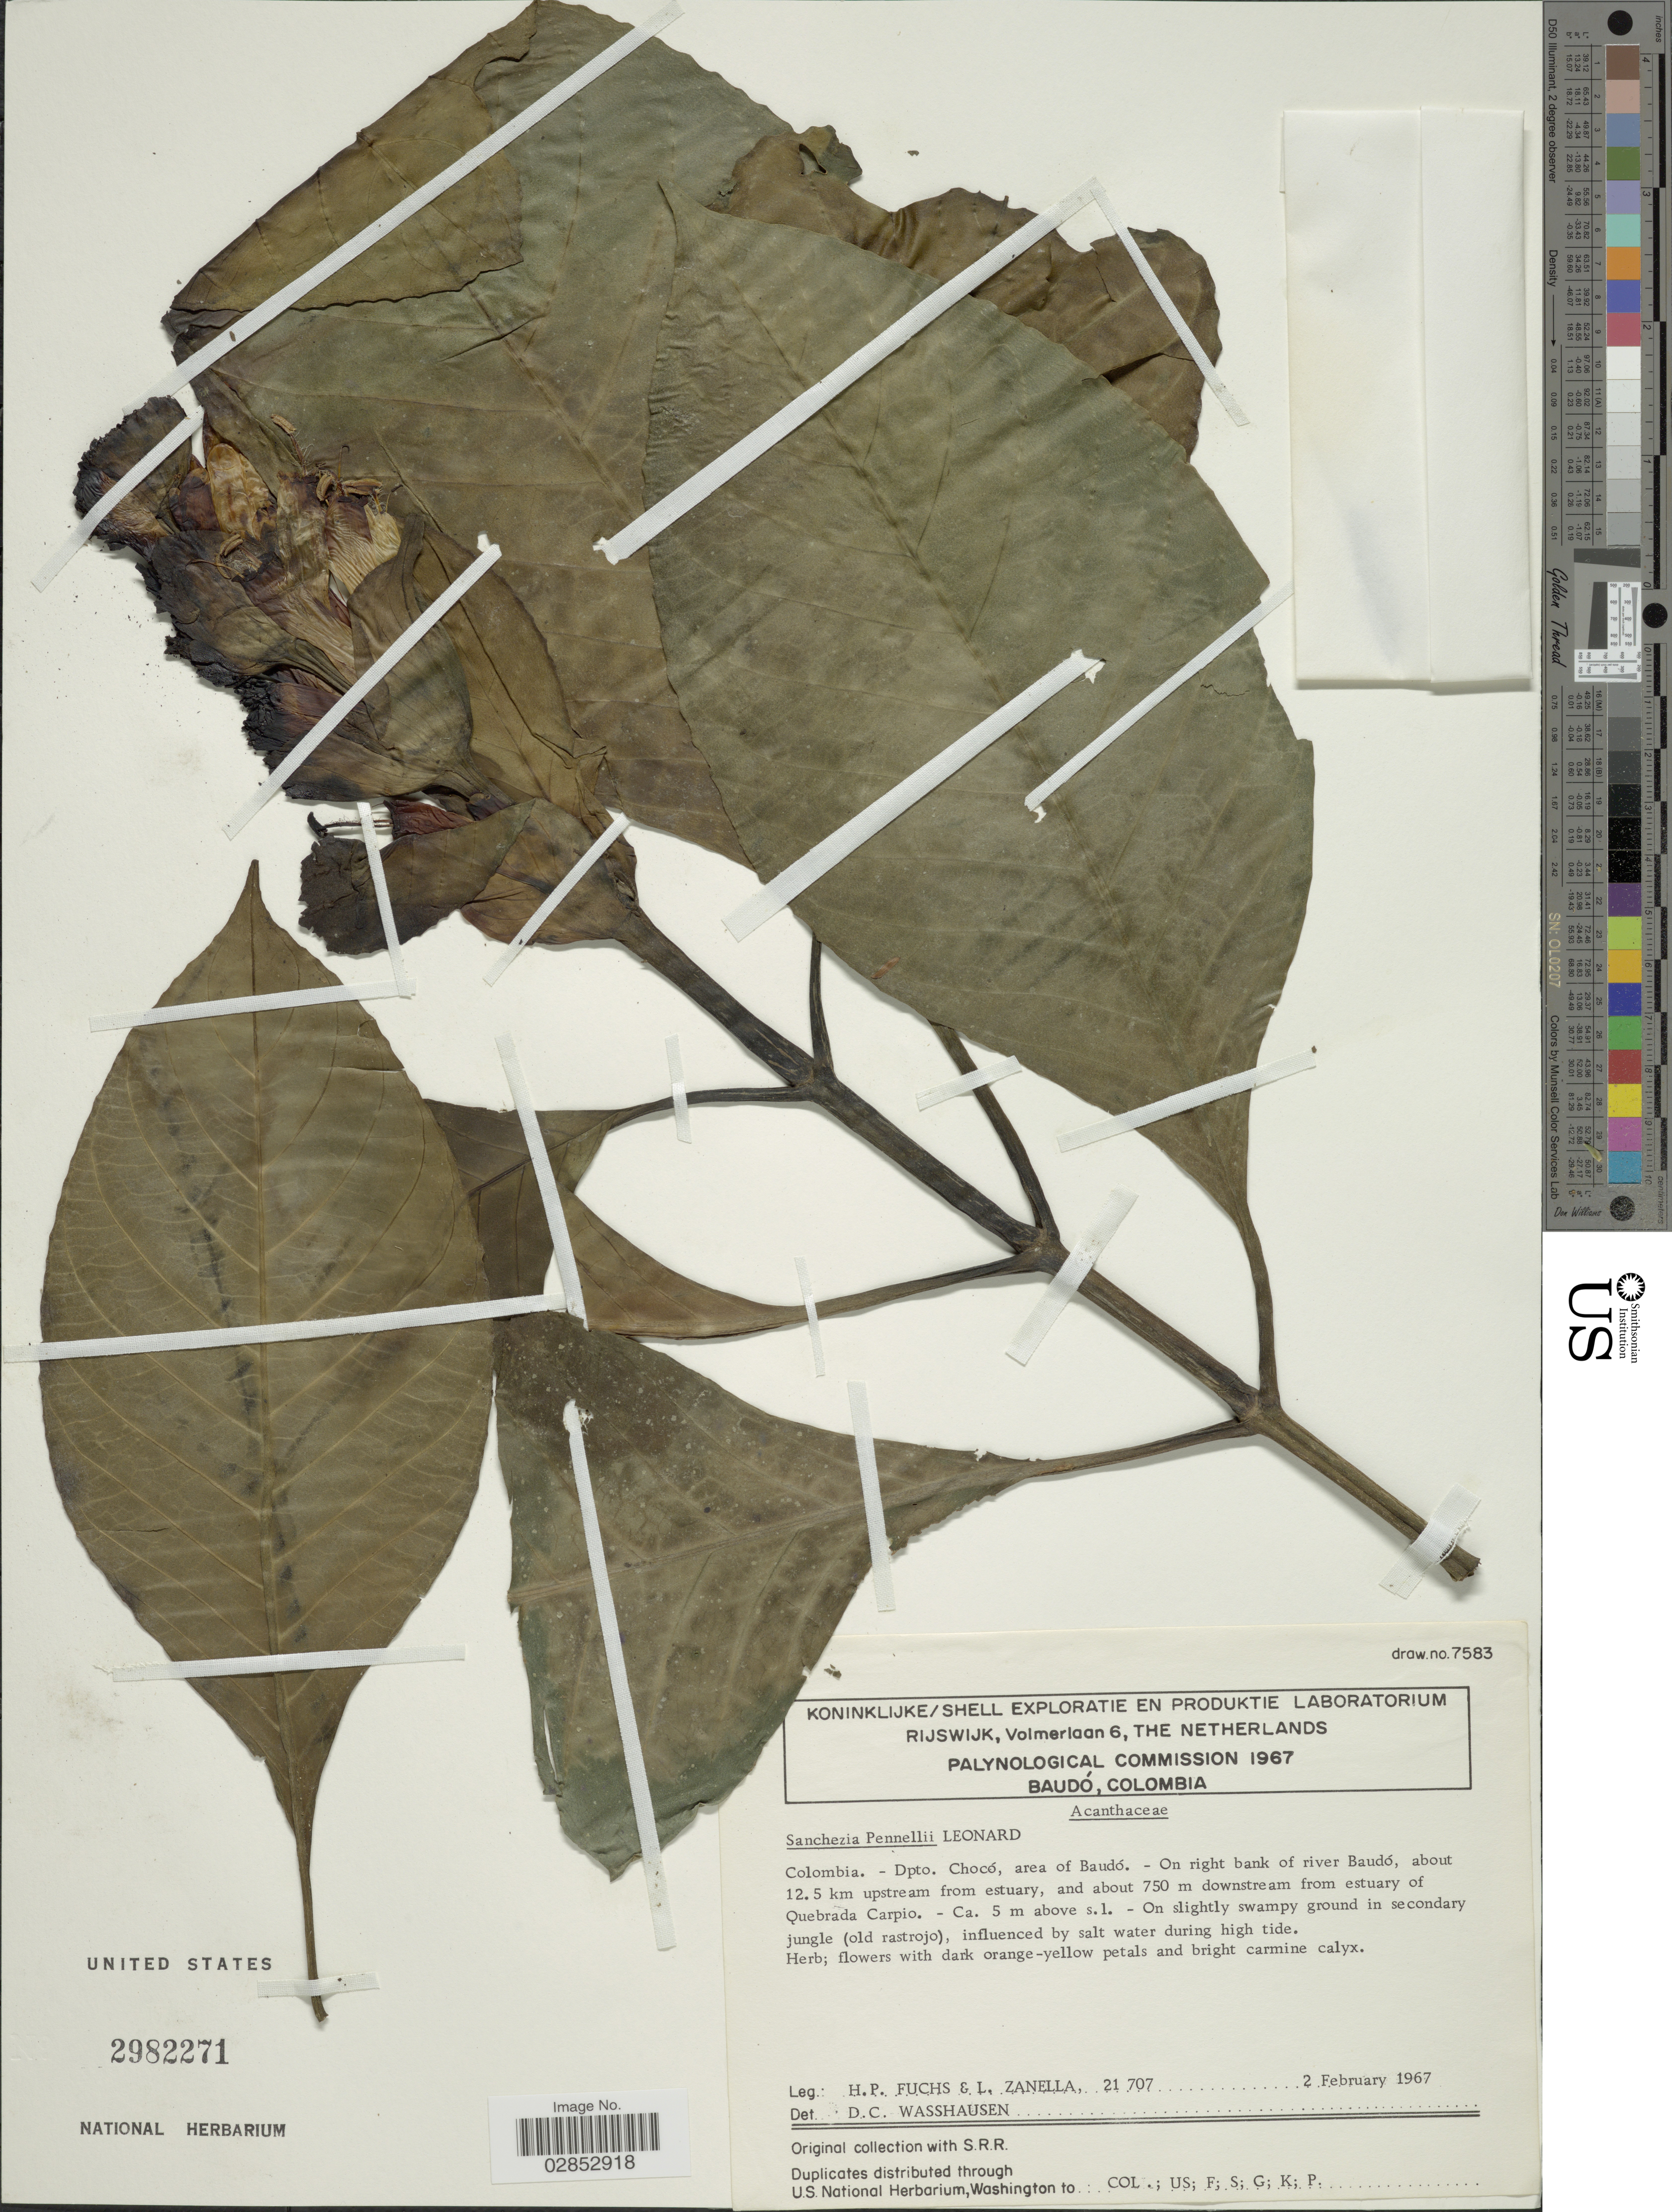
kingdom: Plantae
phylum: Tracheophyta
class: Magnoliopsida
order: Lamiales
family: Acanthaceae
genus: Sanchezia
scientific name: Sanchezia macrocnemis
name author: (Nees) Wassh.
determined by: Azevedo, Igor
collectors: H. P. Fuchs & L. Zanella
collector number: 21707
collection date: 1967-02-02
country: Colombia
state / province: Chocó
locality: Dpto. Chocó, area of Baudó. On right bank of river Baudó, about 12.5 km upstream from estuary, and about 750 m downstream from estuary of Quebrada Carpio.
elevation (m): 5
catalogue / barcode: US 2982271